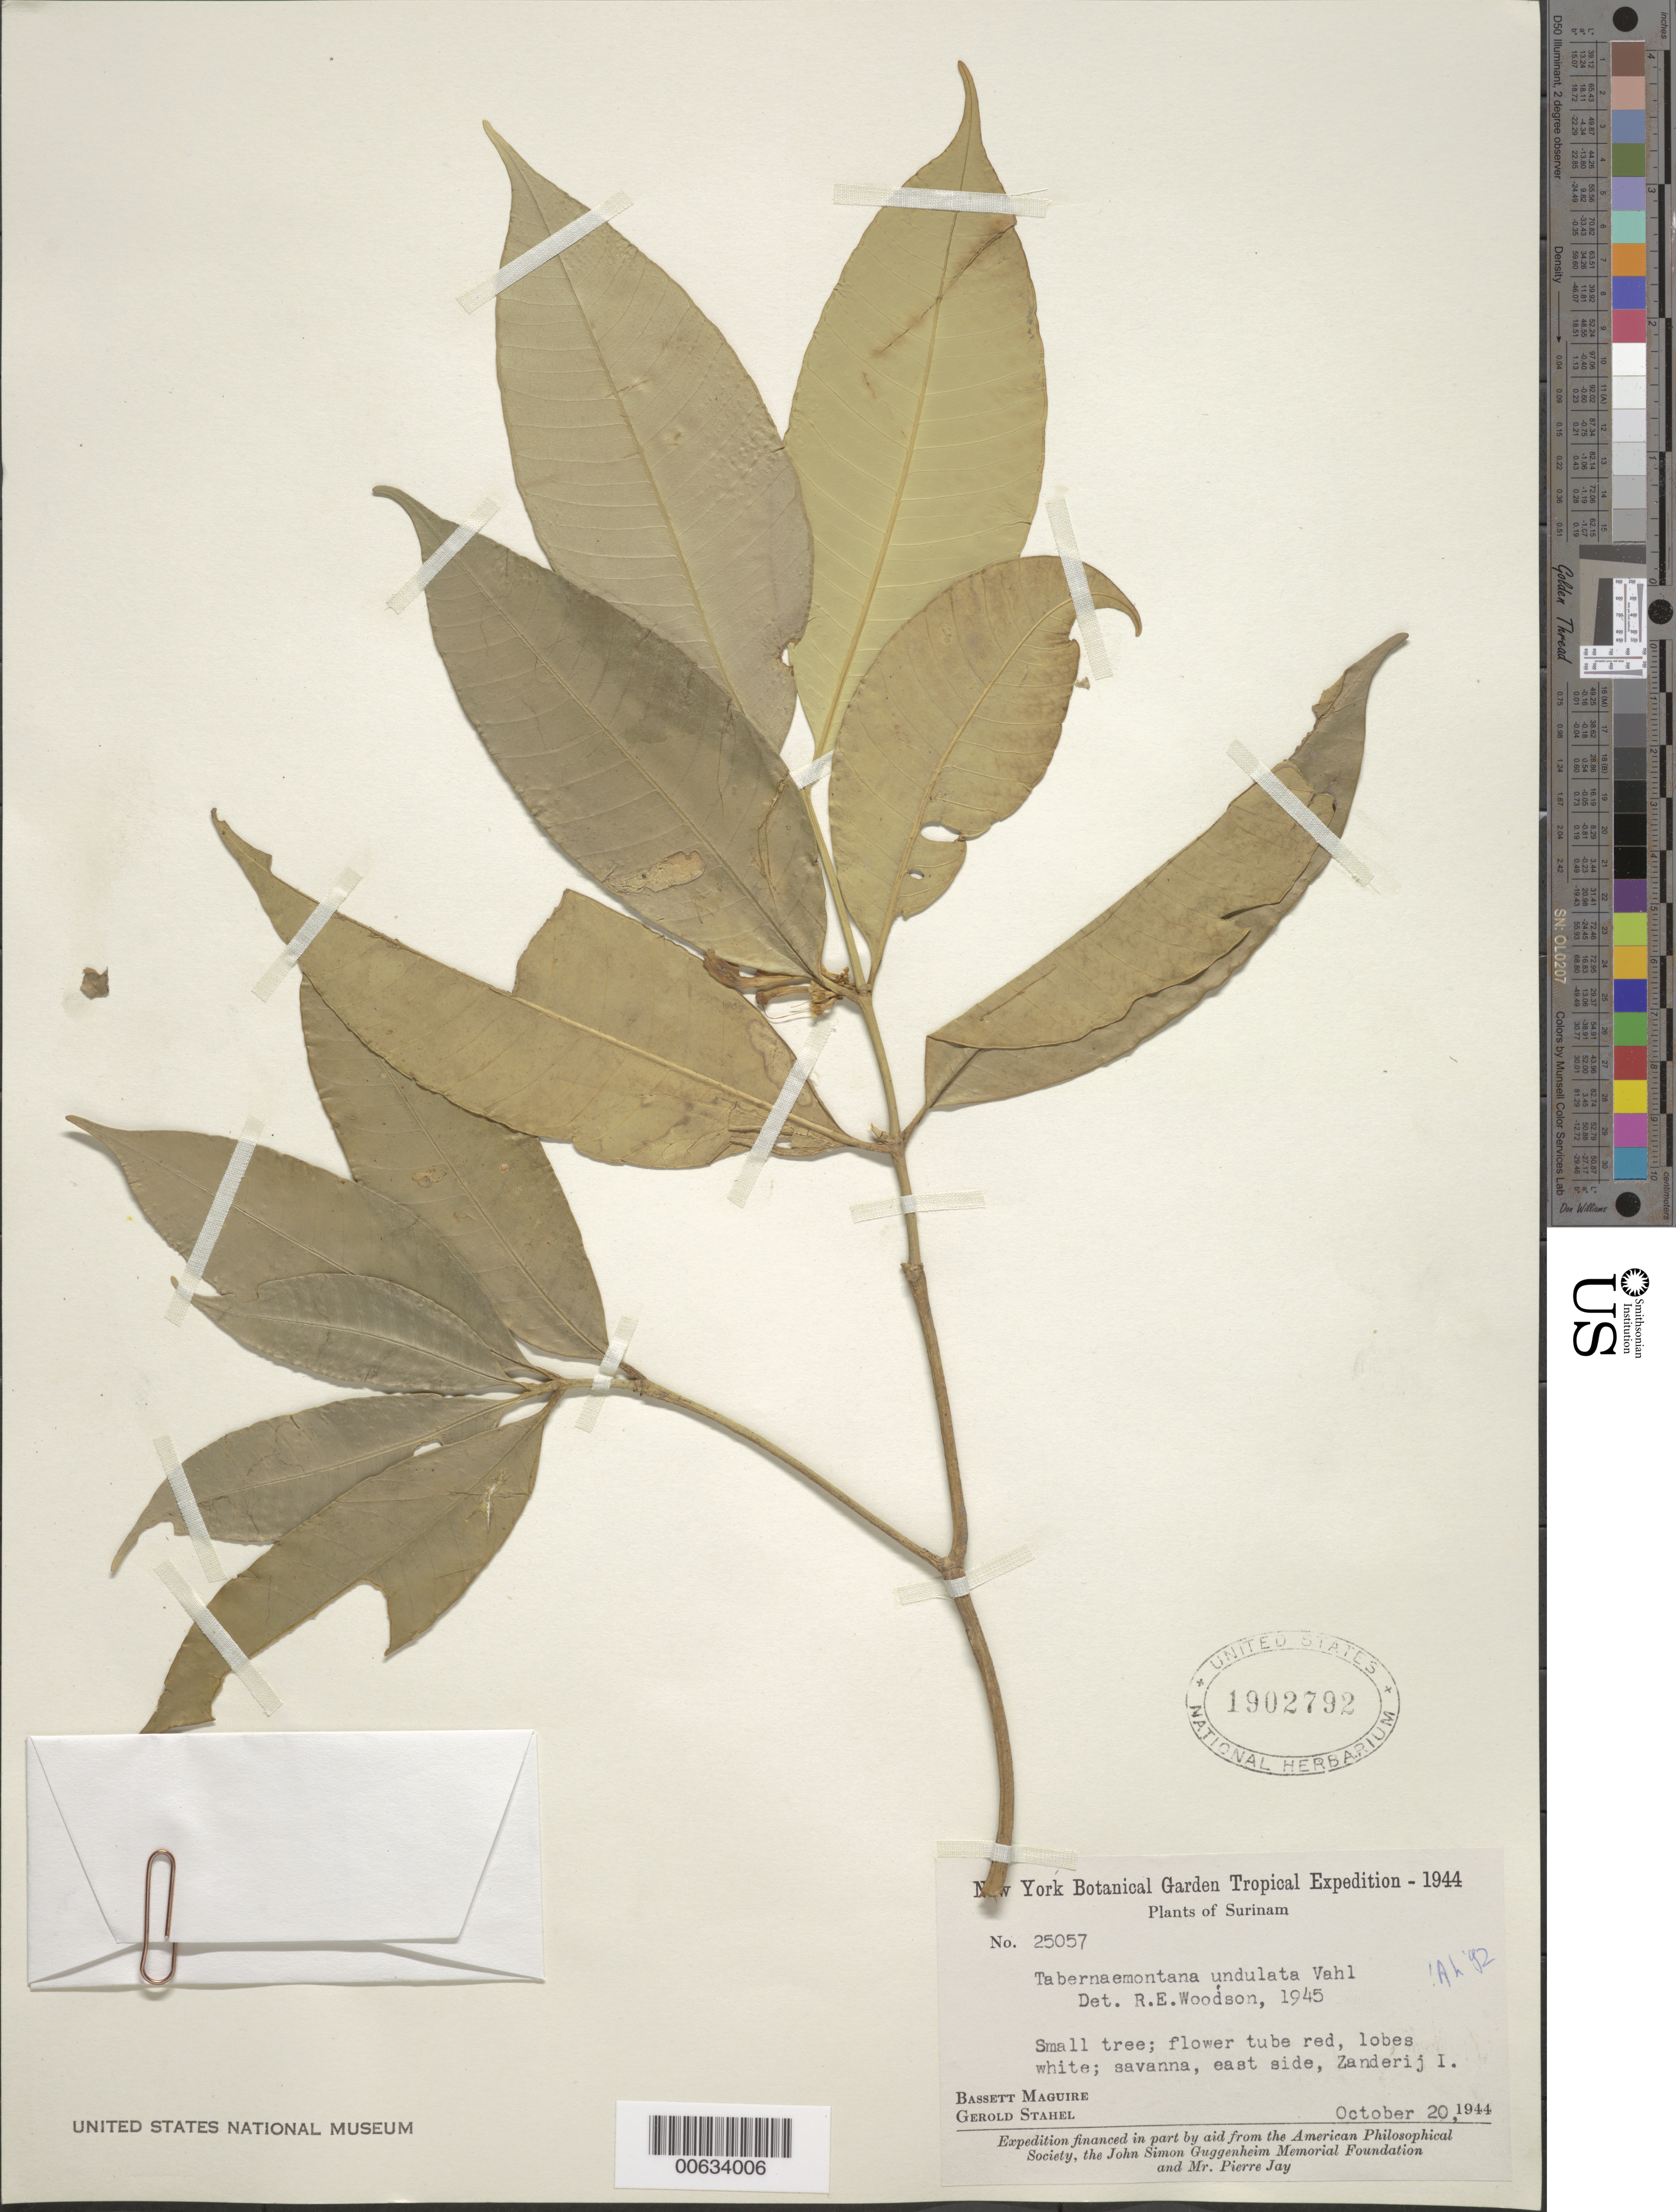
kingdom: Plantae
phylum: Tracheophyta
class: Magnoliopsida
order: Gentianales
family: Apocynaceae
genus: Tabernaemontana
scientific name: Tabernaemontana undulata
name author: Vahl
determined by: Leeuwenberg, A. J. M.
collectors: B. Maguire & G. Stahel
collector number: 25057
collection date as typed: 20-Oct-44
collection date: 1944-10-20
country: Suriname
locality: Zanderij I, East side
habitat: Savanna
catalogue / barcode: US 1902792